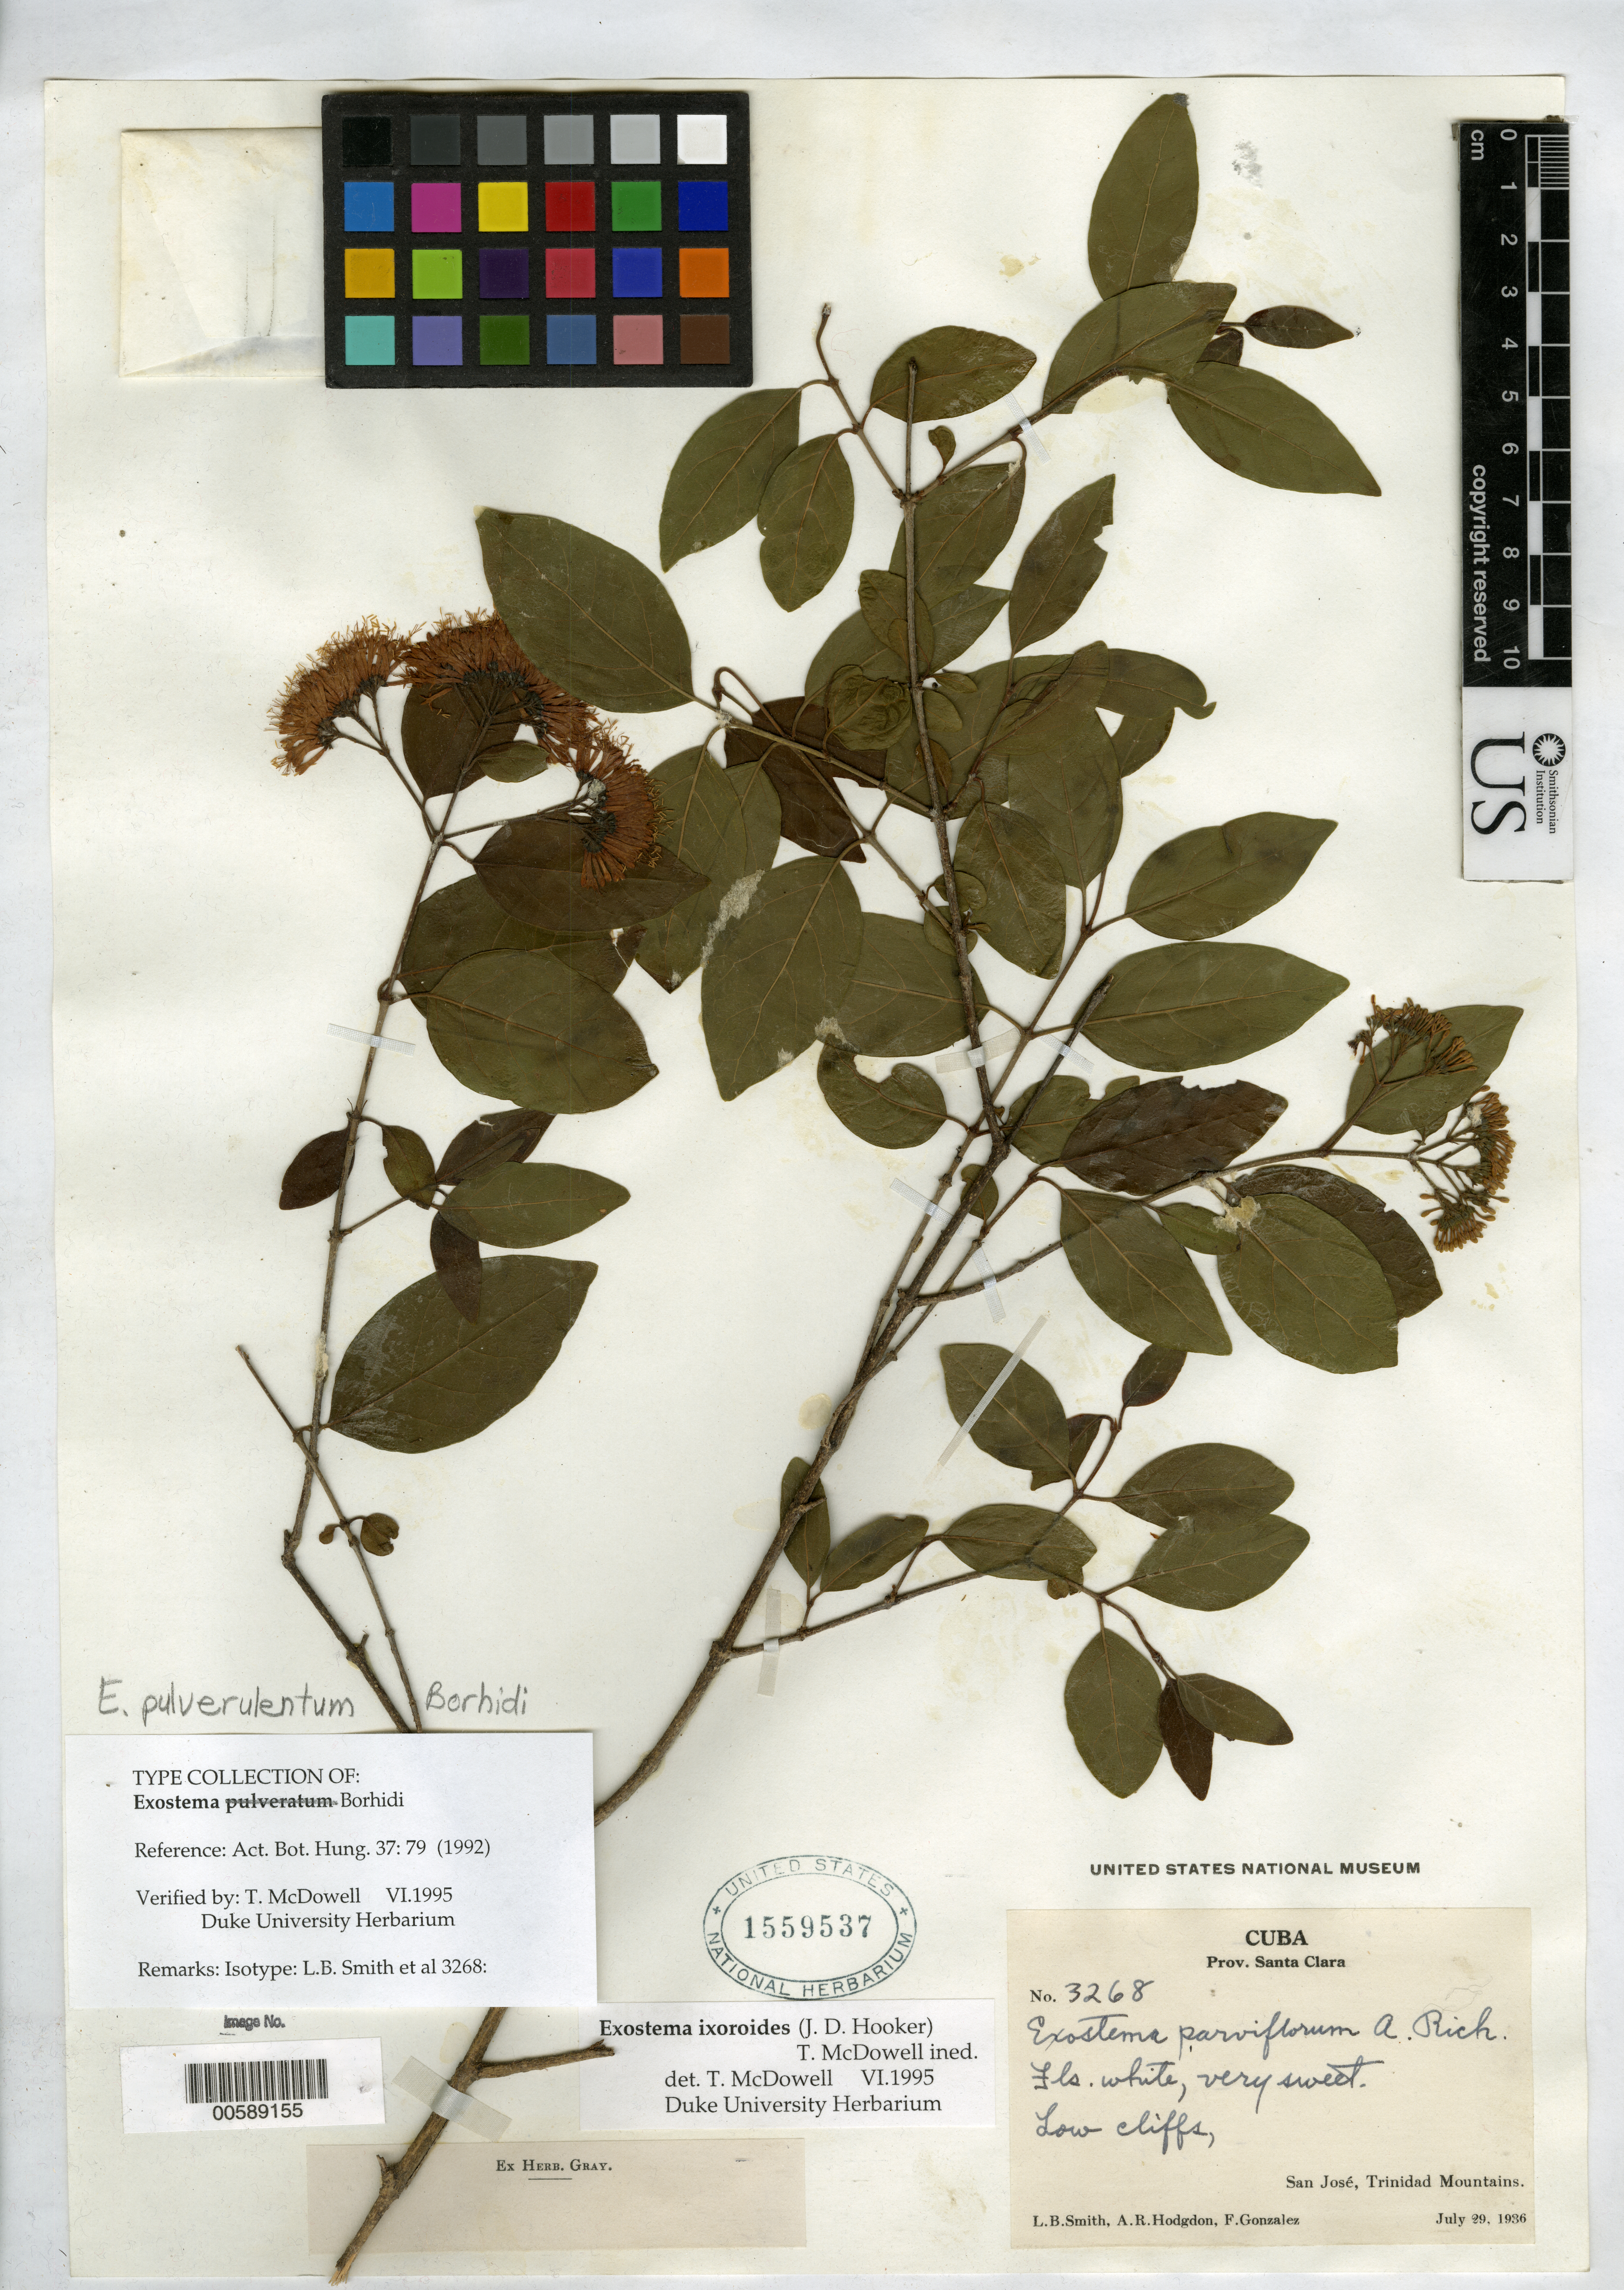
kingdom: Plantae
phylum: Tracheophyta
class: Magnoliopsida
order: Gentianales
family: Rubiaceae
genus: Exostema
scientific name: Exostema pulverulentum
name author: Borhidi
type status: Isotype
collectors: L. Smith, A. R. Hodgdon & F. Gonzalez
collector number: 3268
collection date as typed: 29 Jul 1936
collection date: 1936-07-29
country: Cuba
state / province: Santa Clara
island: Greater Antilles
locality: San Jose, Trinidad Mountains.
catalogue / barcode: US 1559537